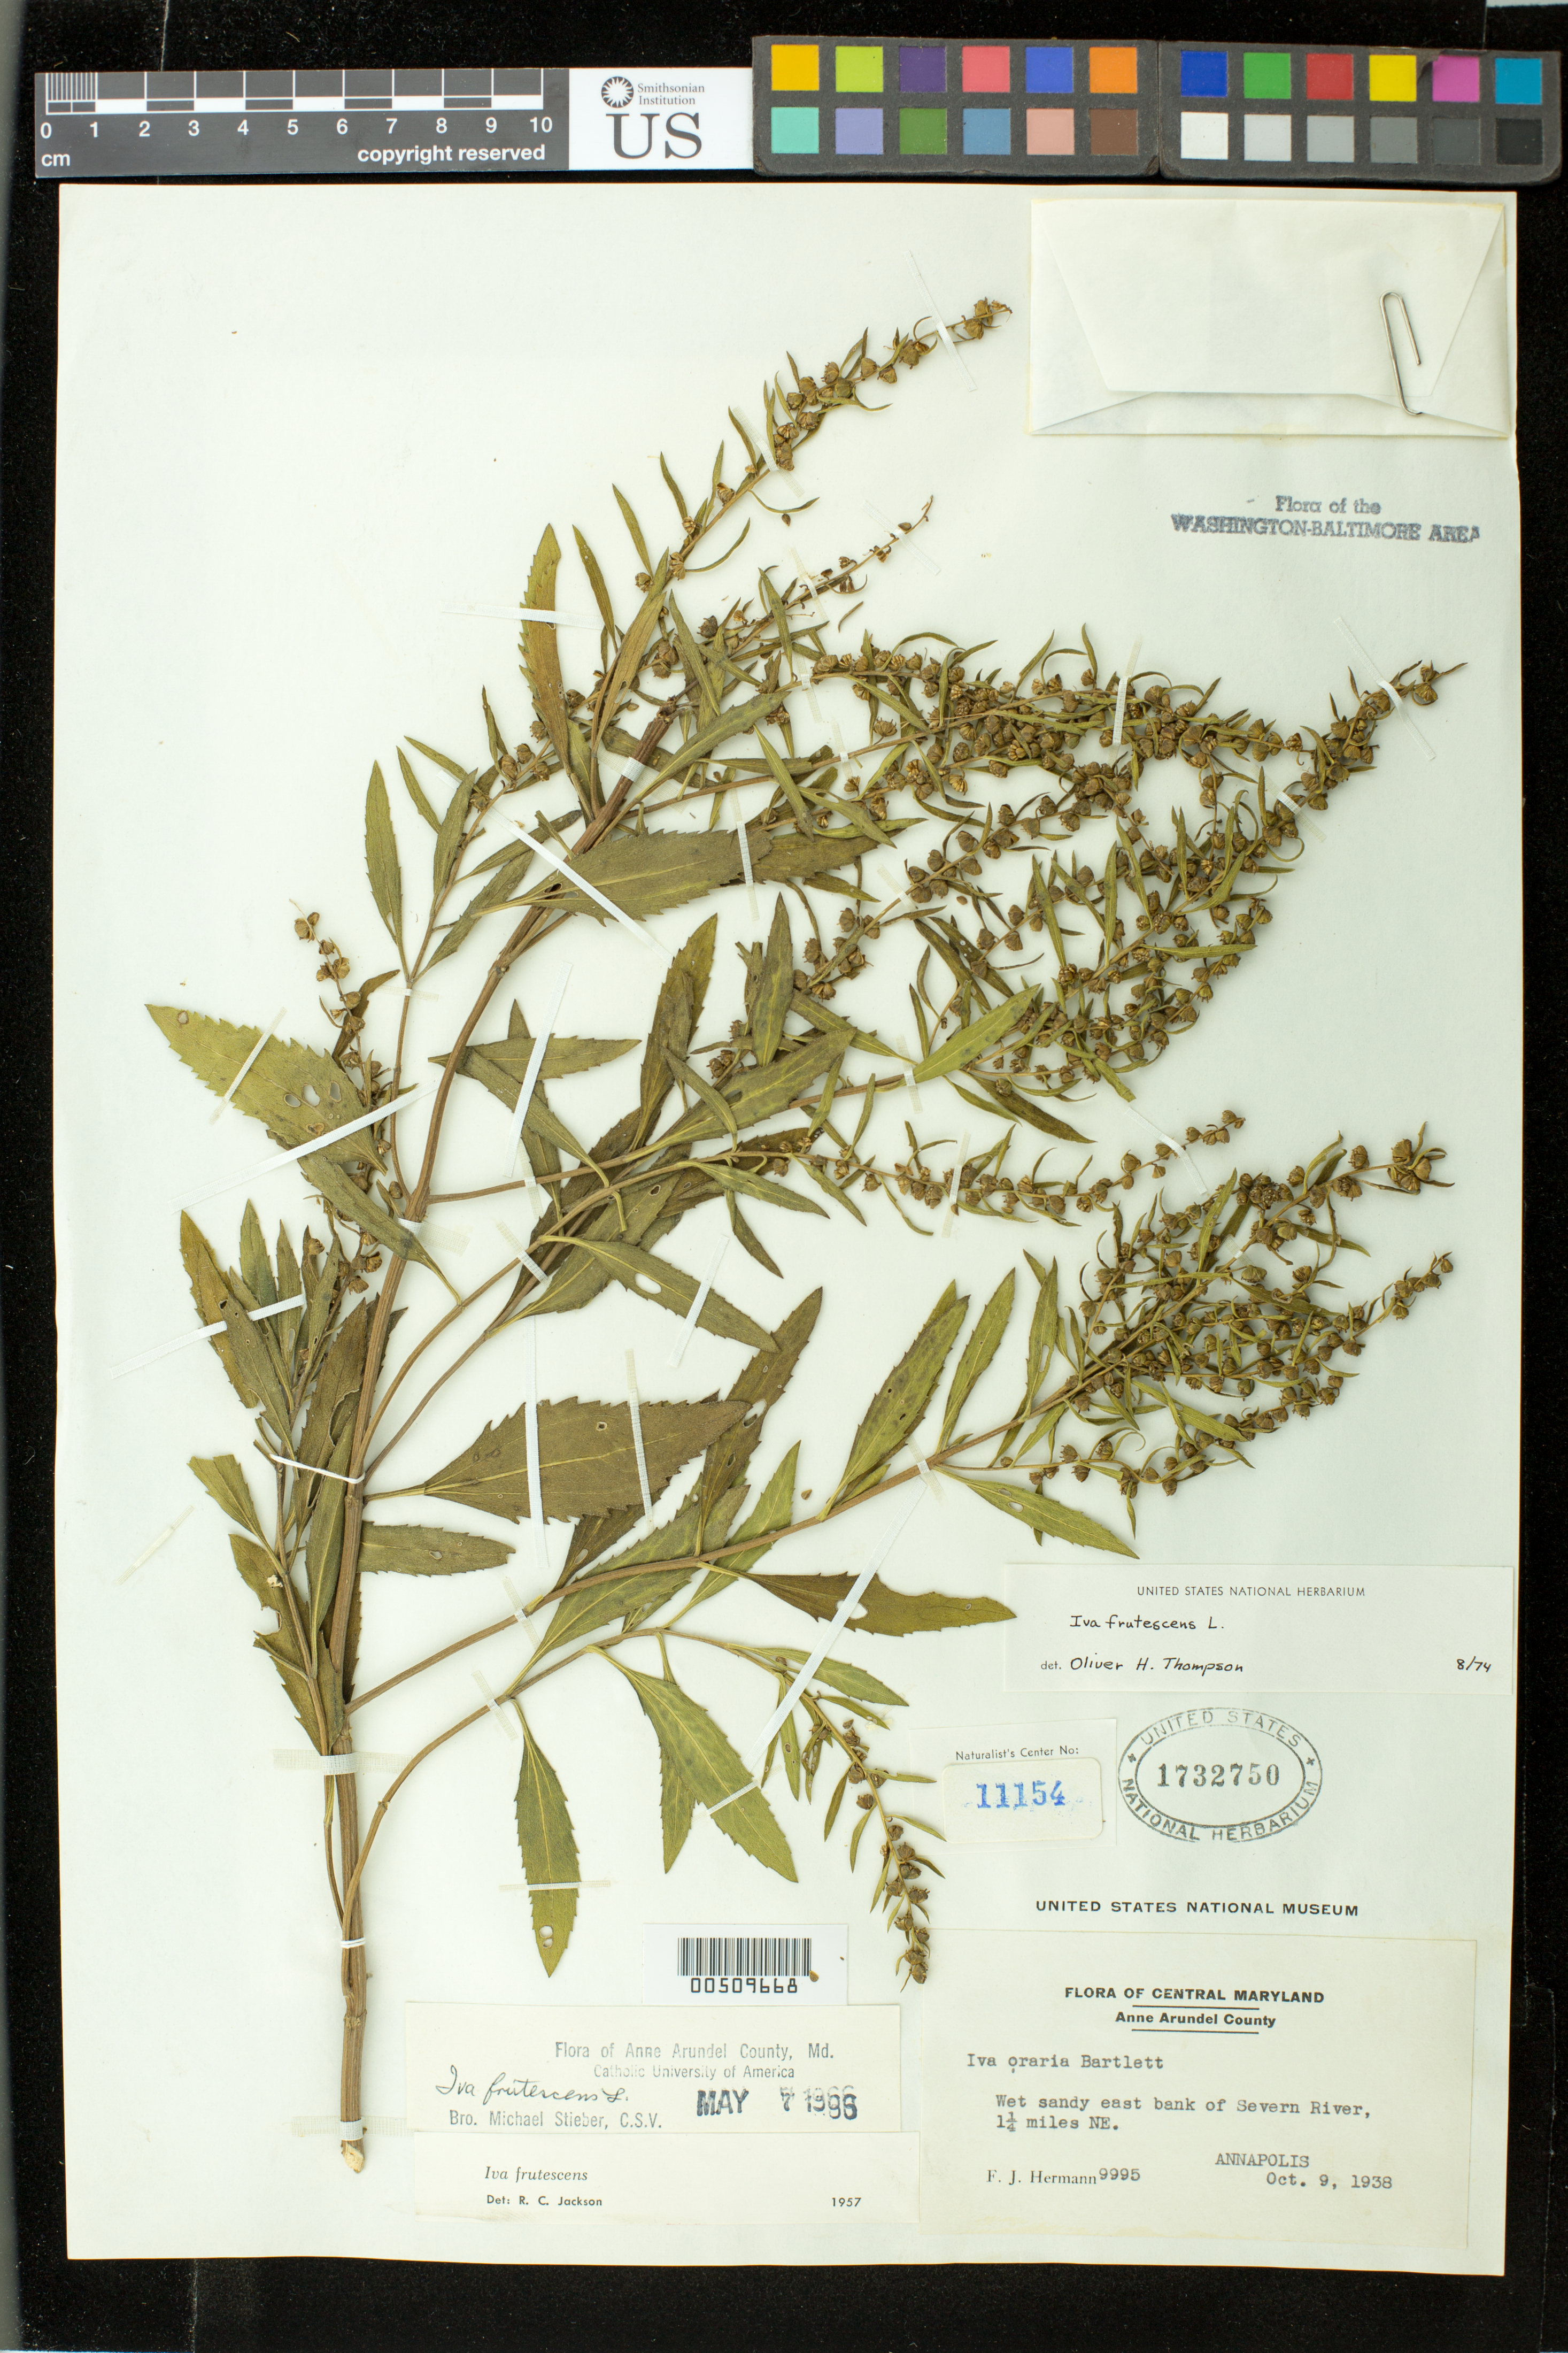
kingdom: Plantae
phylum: Tracheophyta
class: Magnoliopsida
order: Asterales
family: Asteraceae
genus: Iva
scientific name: Iva frutescens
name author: L.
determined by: Thompson, O. H.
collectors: F. J. Hermann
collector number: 9995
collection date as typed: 09 Oct 1938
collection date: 1938-10-09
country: United States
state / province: Maryland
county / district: Anne Arundel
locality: East bank of Severn River, 1.25 mi. NE of Annapolis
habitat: wet sandy bank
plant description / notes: Specimens returned from Naturalist Center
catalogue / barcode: US 1732750